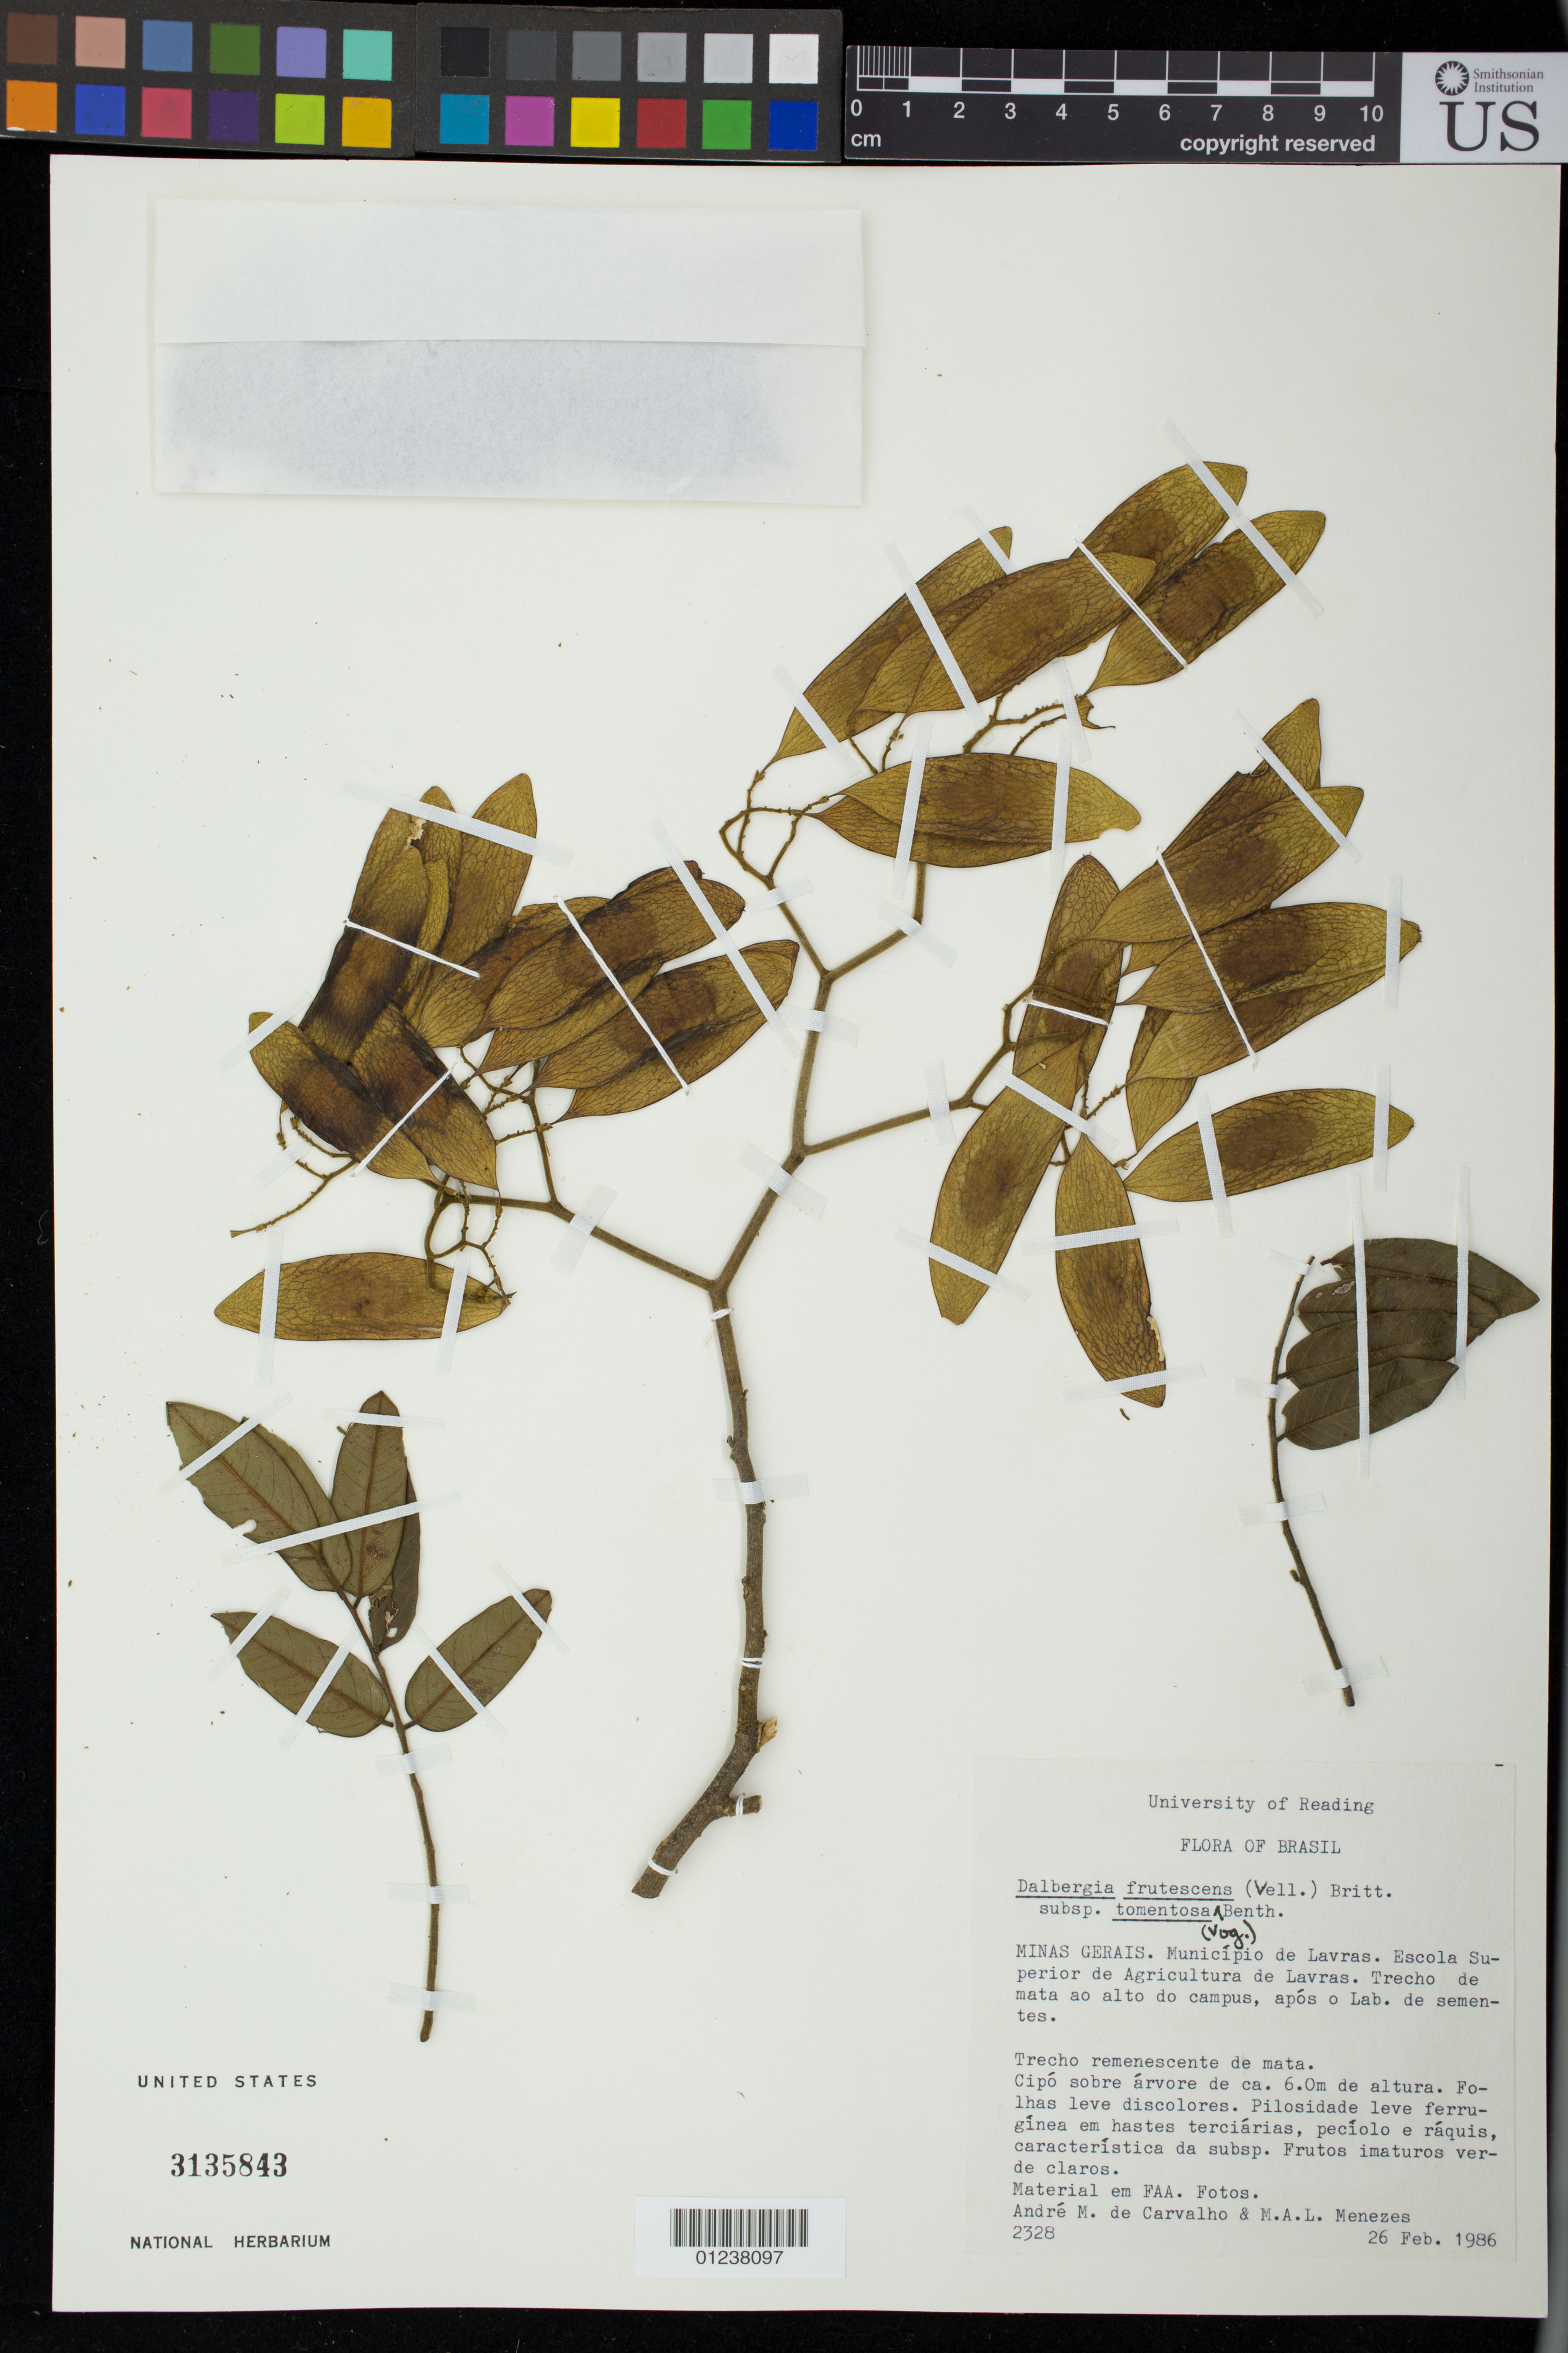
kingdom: Plantae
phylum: Tracheophyta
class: Magnoliopsida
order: Fabales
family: Fabaceae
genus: Dalbergia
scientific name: Dalbergia frutescens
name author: (Vell.) Britton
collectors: A. M. Carvalho & M. Menezes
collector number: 2328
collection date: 1986-02-26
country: Brazil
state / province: Minas Gerais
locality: Municipio de Lavras. Escola Superior de Agricultura de Lavras.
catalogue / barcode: US 3135843